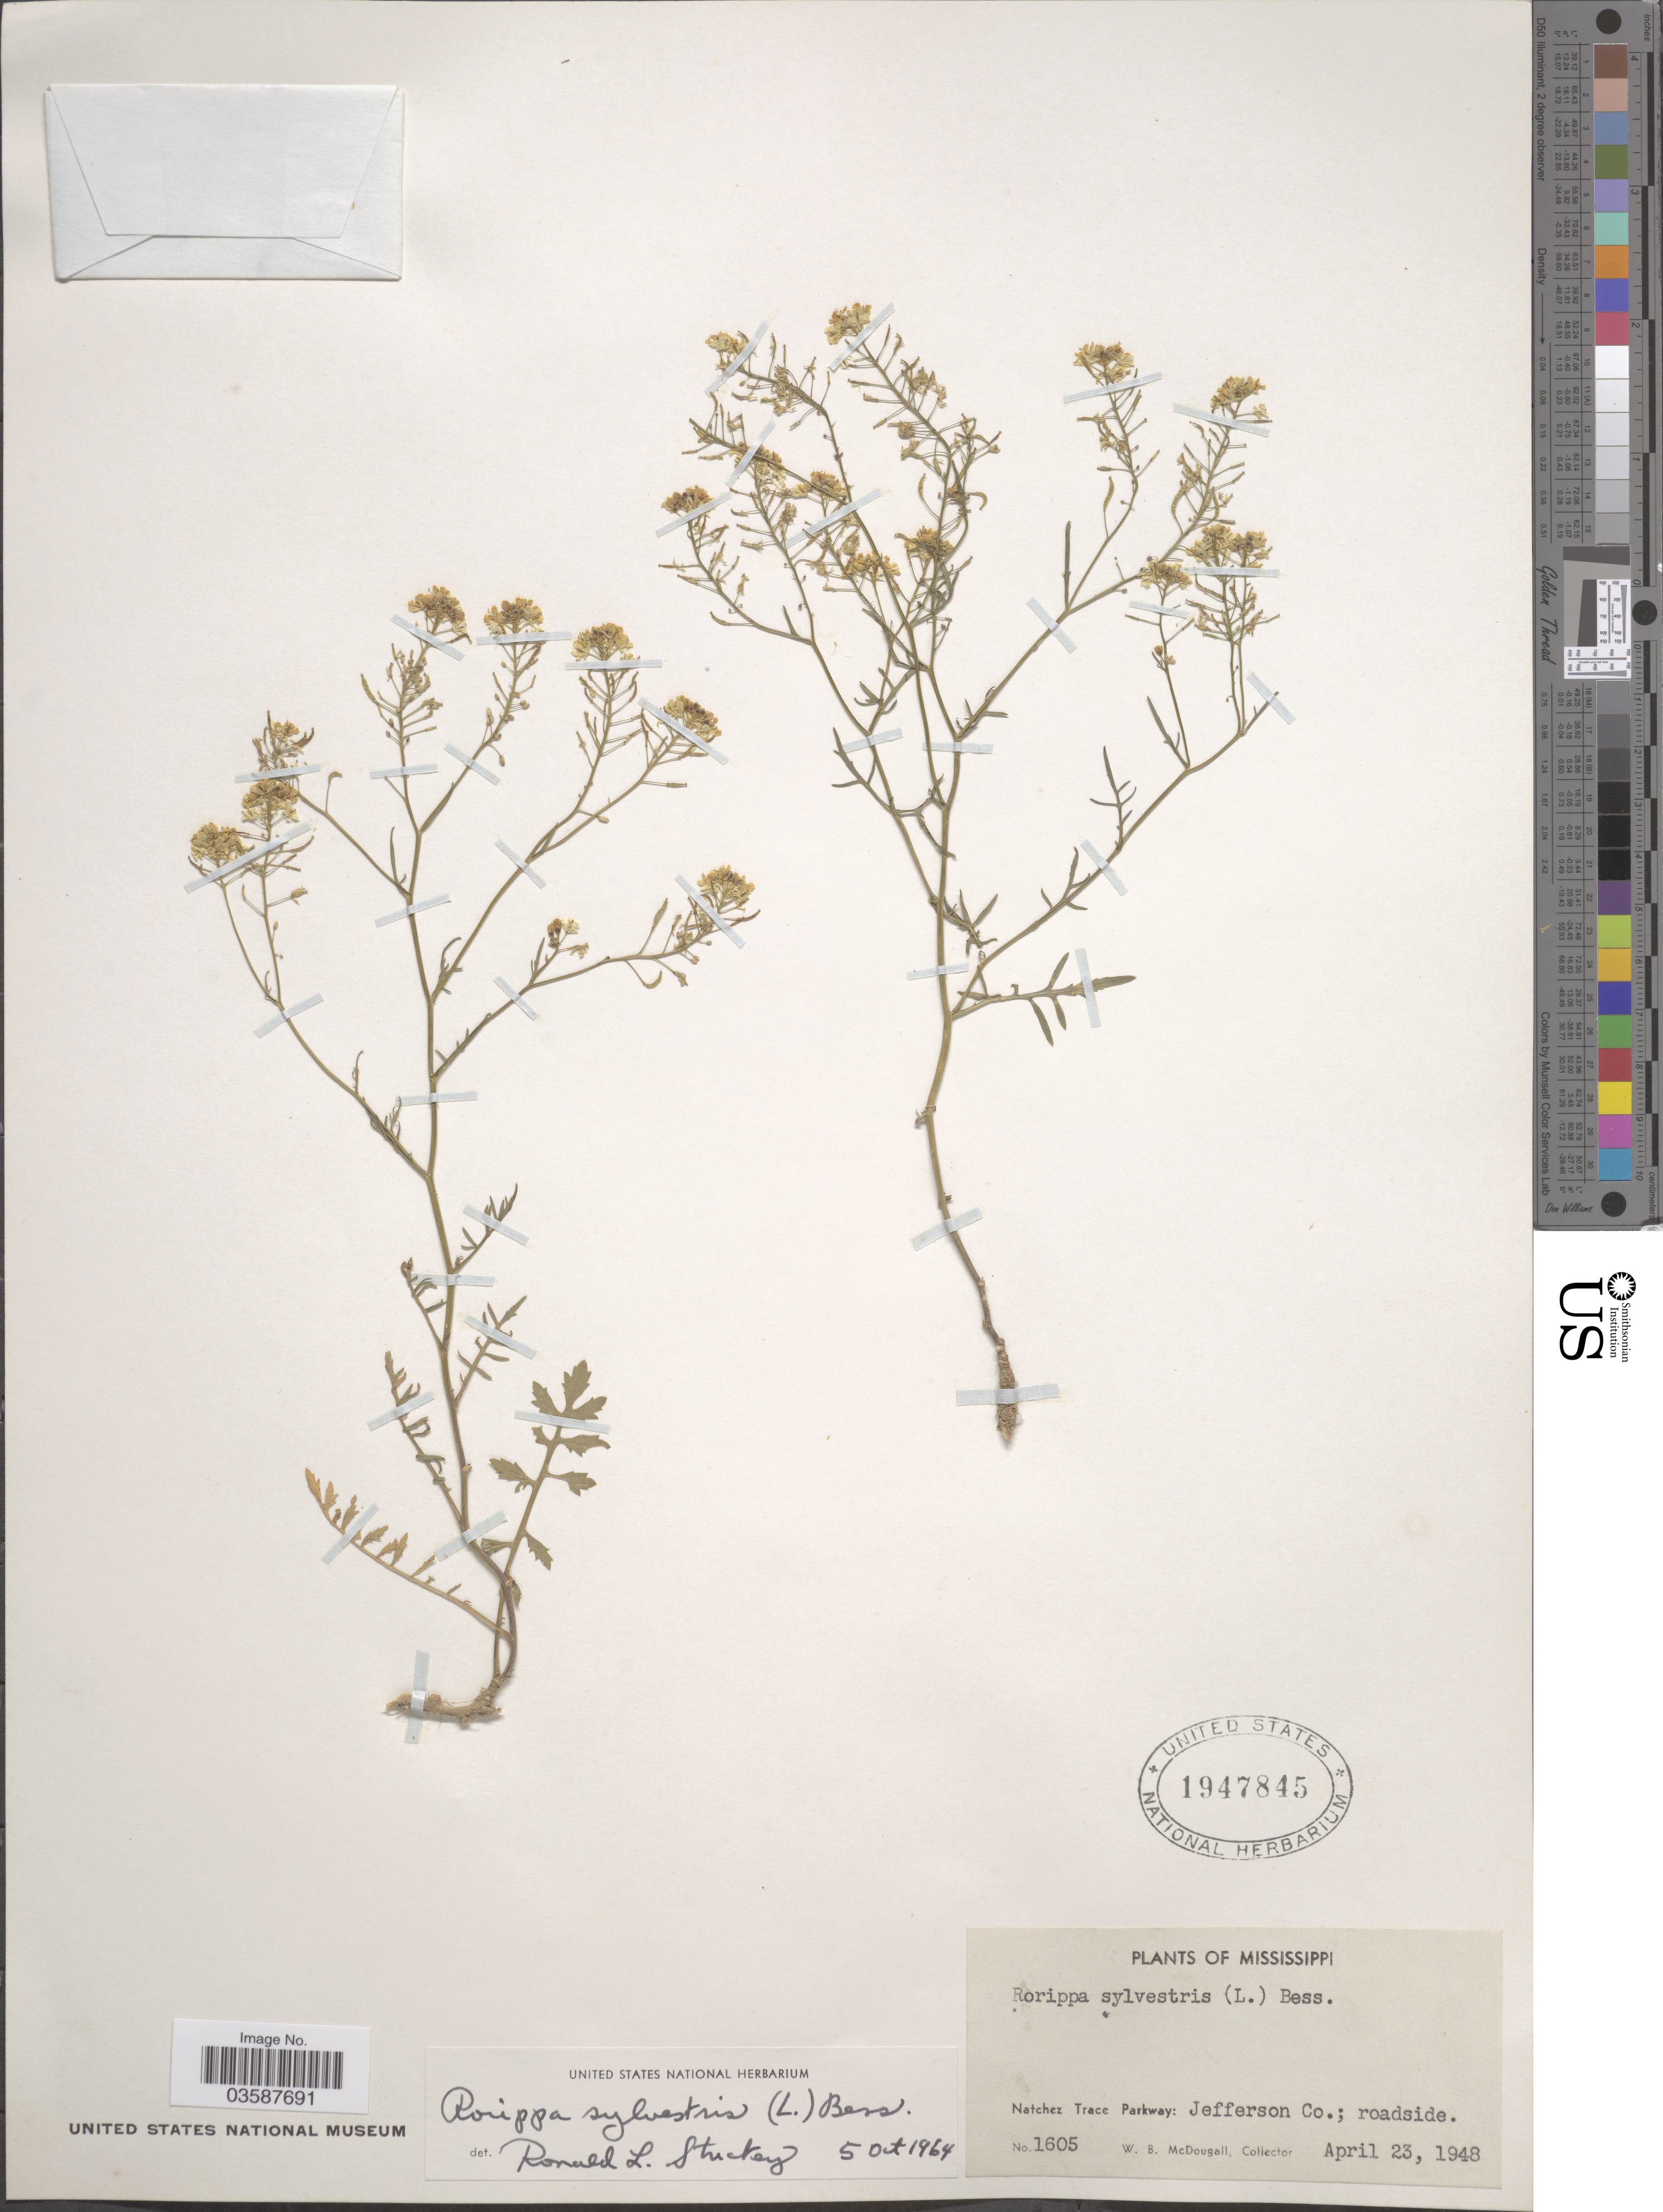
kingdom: Plantae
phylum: Tracheophyta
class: Magnoliopsida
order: Brassicales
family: Brassicaceae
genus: Rorippa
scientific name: Rorippa sylvestris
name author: (L.) Besser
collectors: W. B. McDougall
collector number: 1605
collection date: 1948-04-23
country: United States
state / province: Mississippi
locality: Natchez Trace Parkway: Jefferson Co.; roadside.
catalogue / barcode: US 1947845